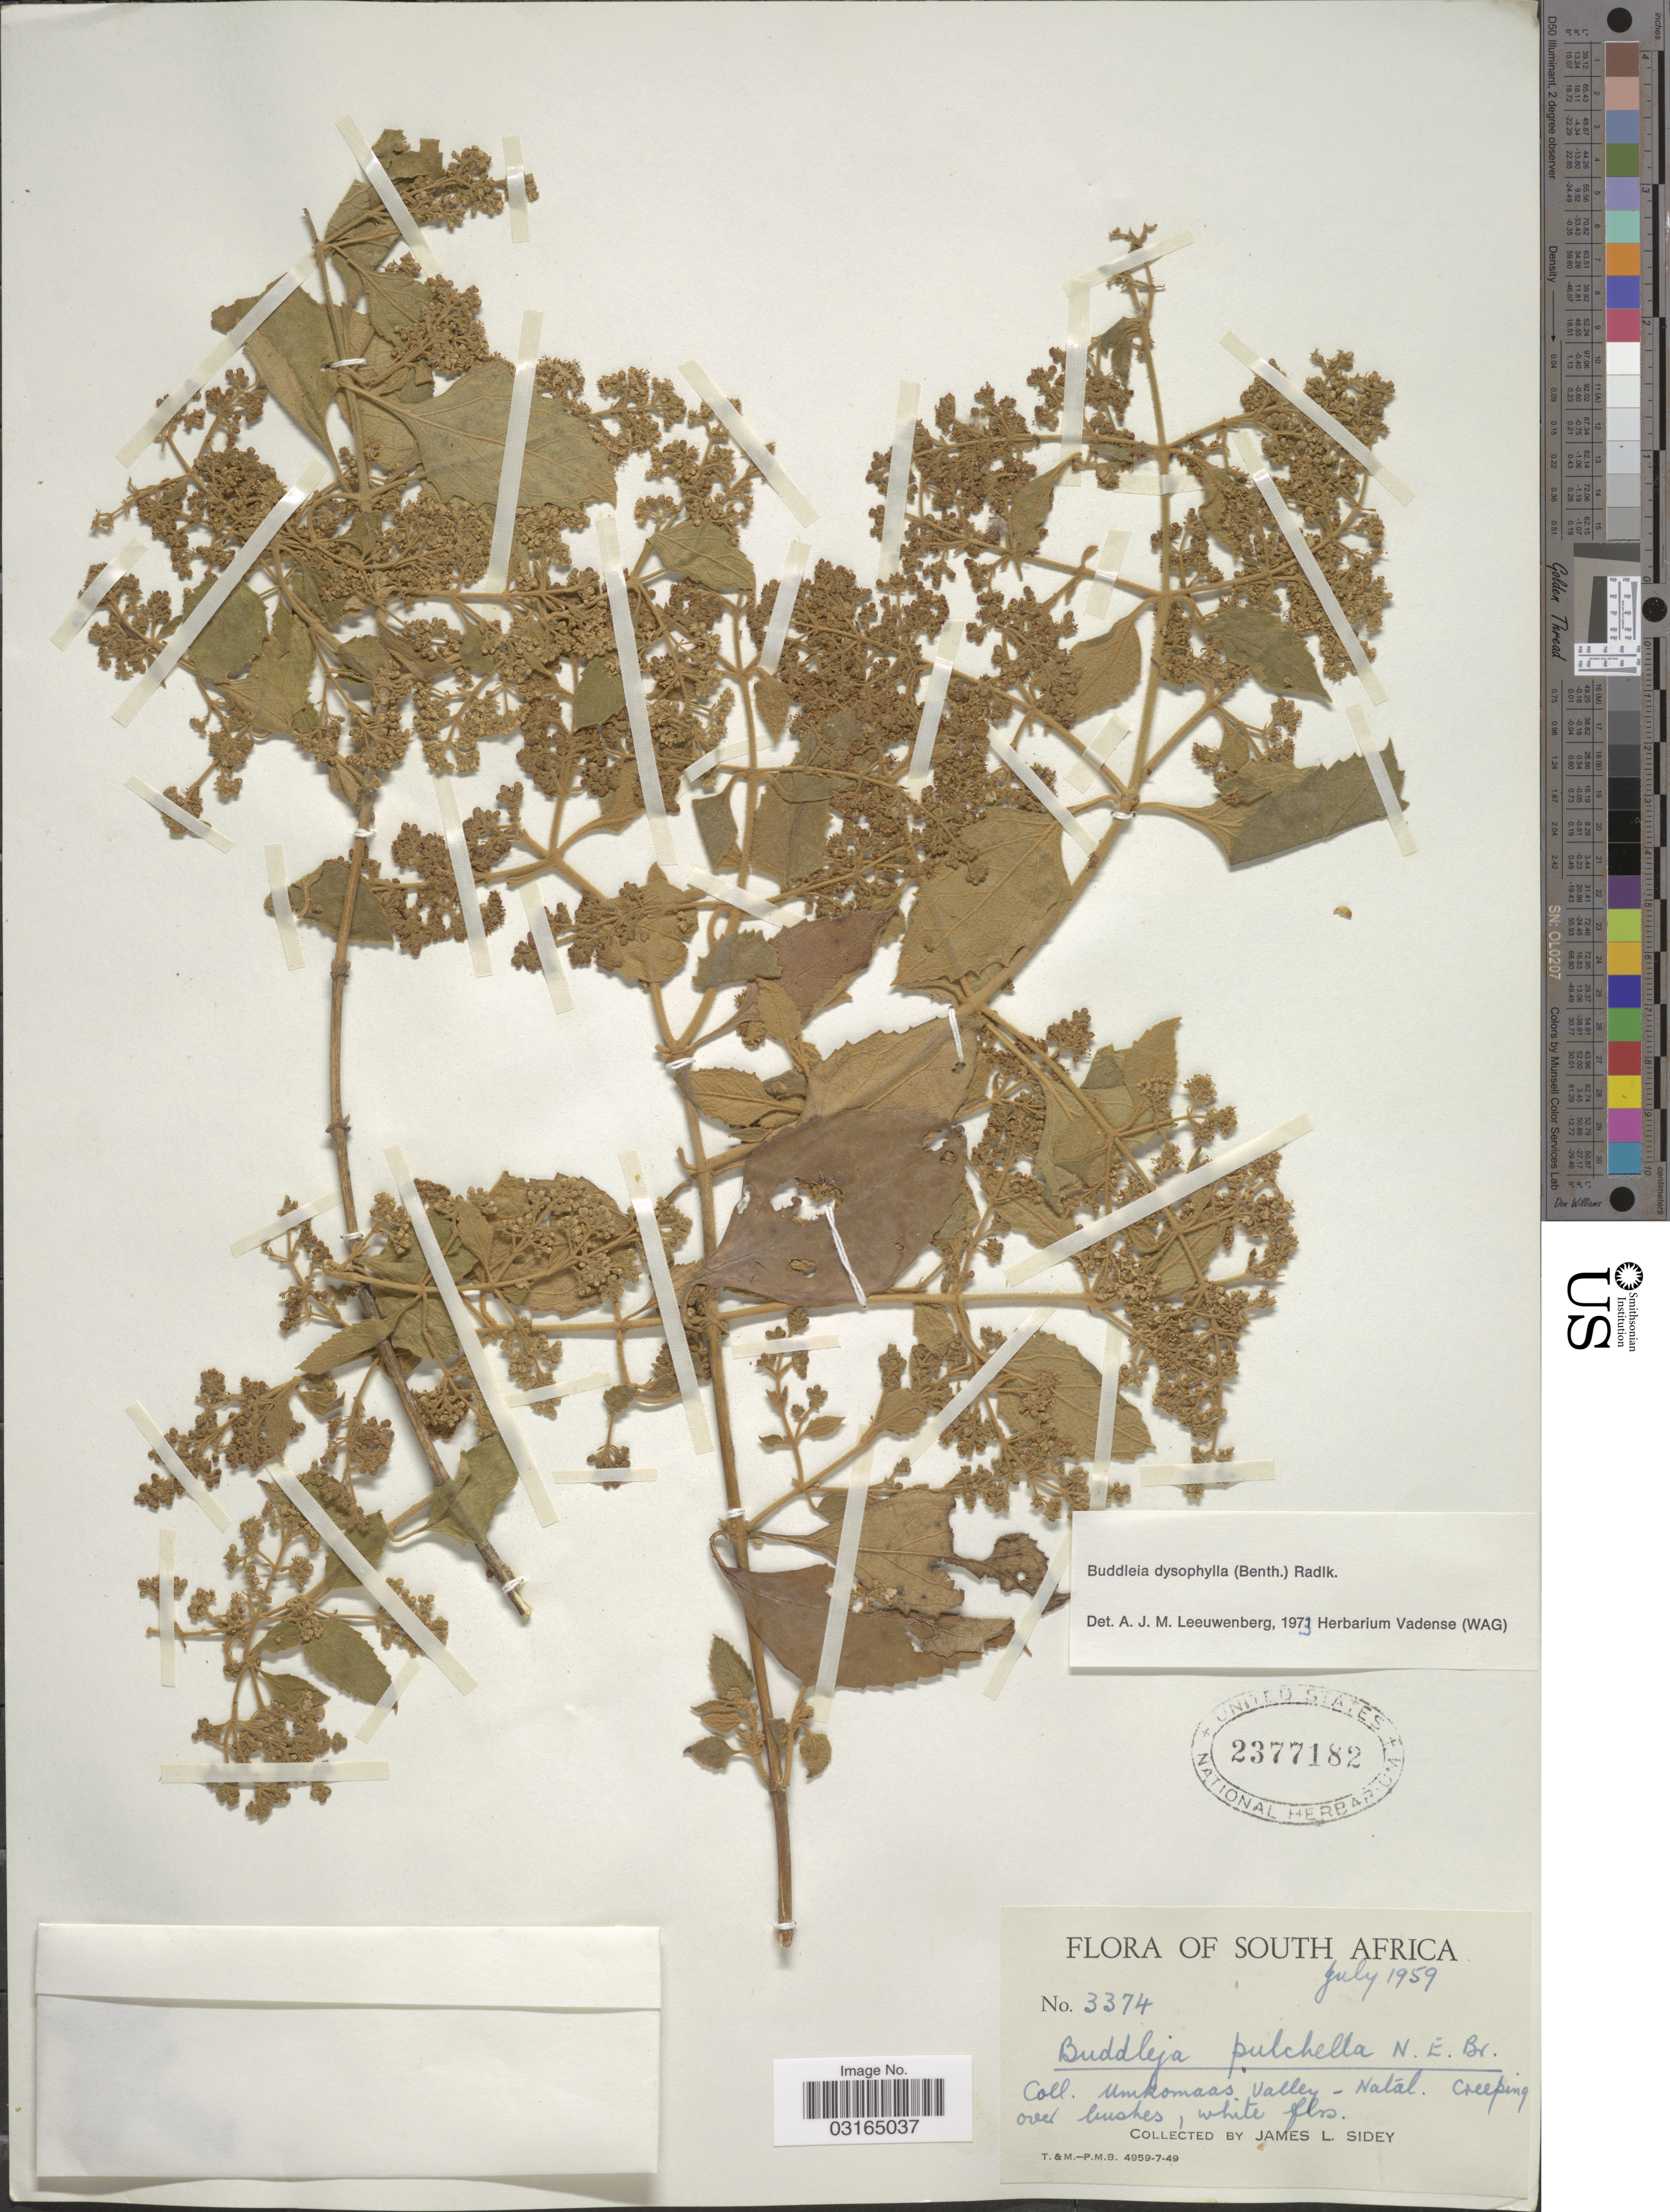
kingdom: Plantae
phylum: Tracheophyta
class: Magnoliopsida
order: Lamiales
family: Scrophulariaceae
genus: Buddleja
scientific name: Buddleja dysophylla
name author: (Benth.) Radlk.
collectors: J. L. Sidey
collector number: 3374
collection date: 1959-07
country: South Africa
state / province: KwaZulu-Natal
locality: Umkomaas Valley - Natal.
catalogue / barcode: US 2377182